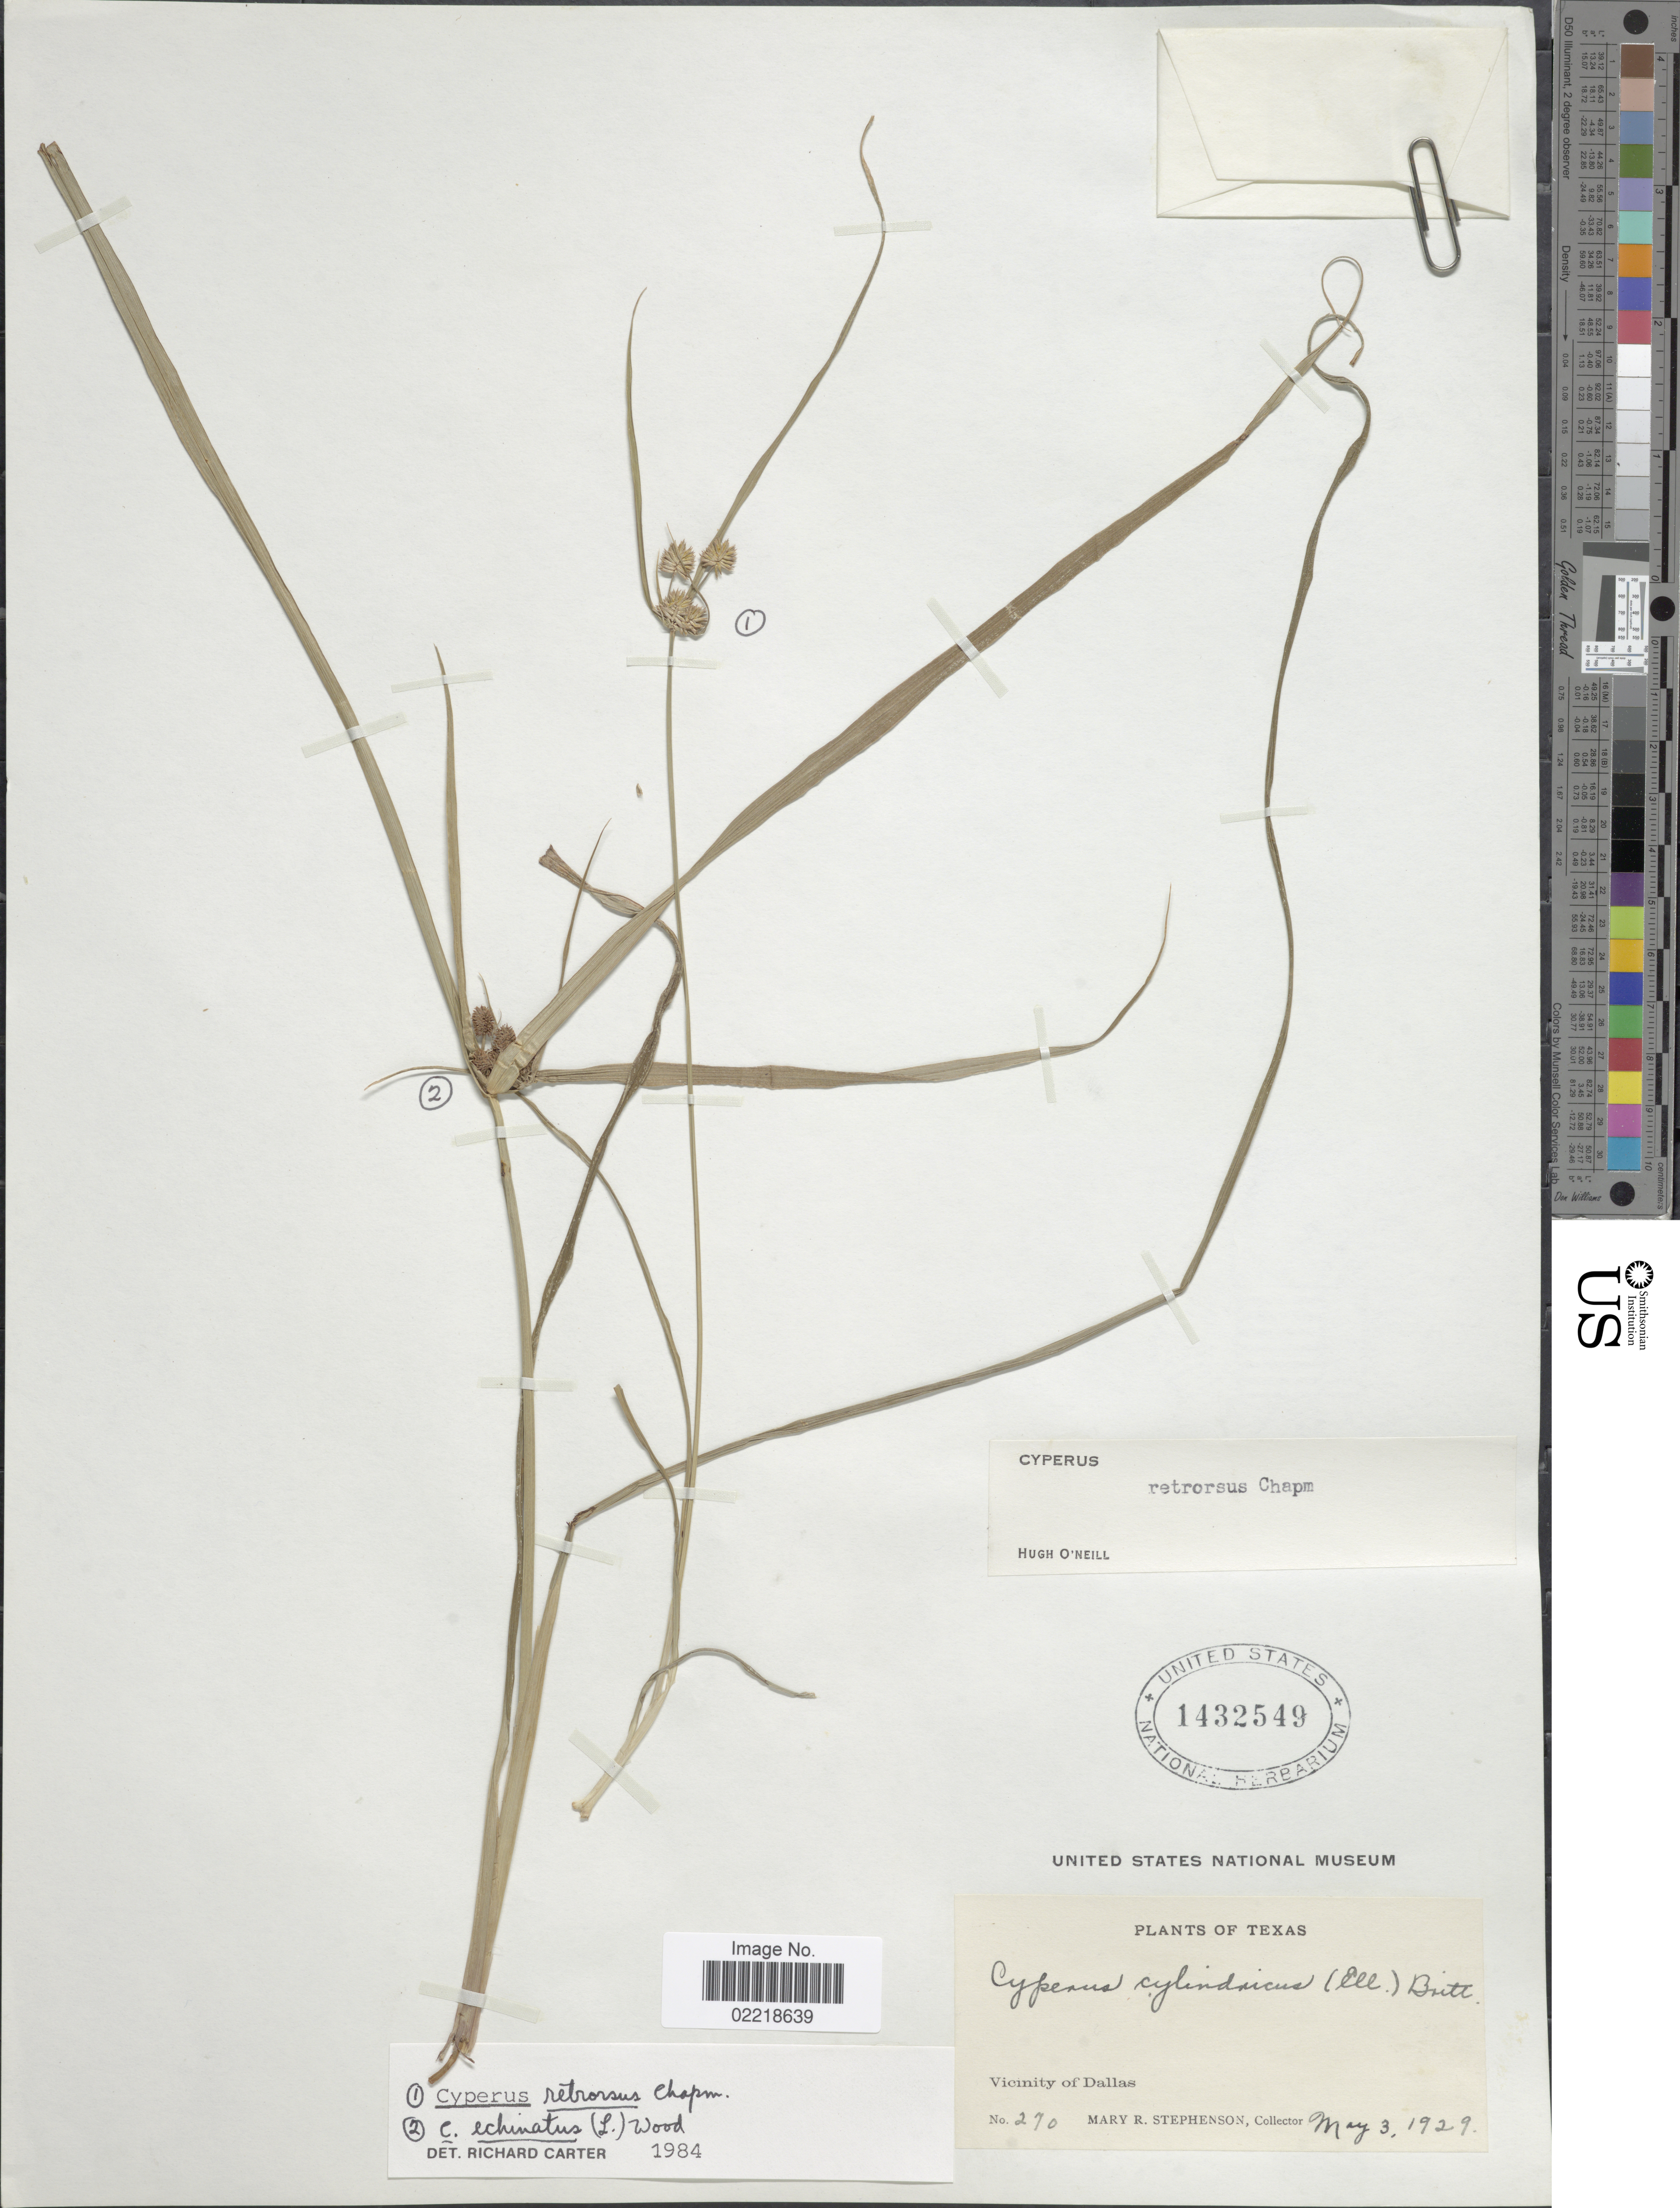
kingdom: Plantae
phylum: Tracheophyta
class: Liliopsida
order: Poales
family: Cyperaceae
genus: Cyperus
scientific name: Cyperus retrorsus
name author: Chapm.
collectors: M. Stephenson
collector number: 270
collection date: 1929-05-03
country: United States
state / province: Texas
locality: Vicinity of Dallas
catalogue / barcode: US 1432549